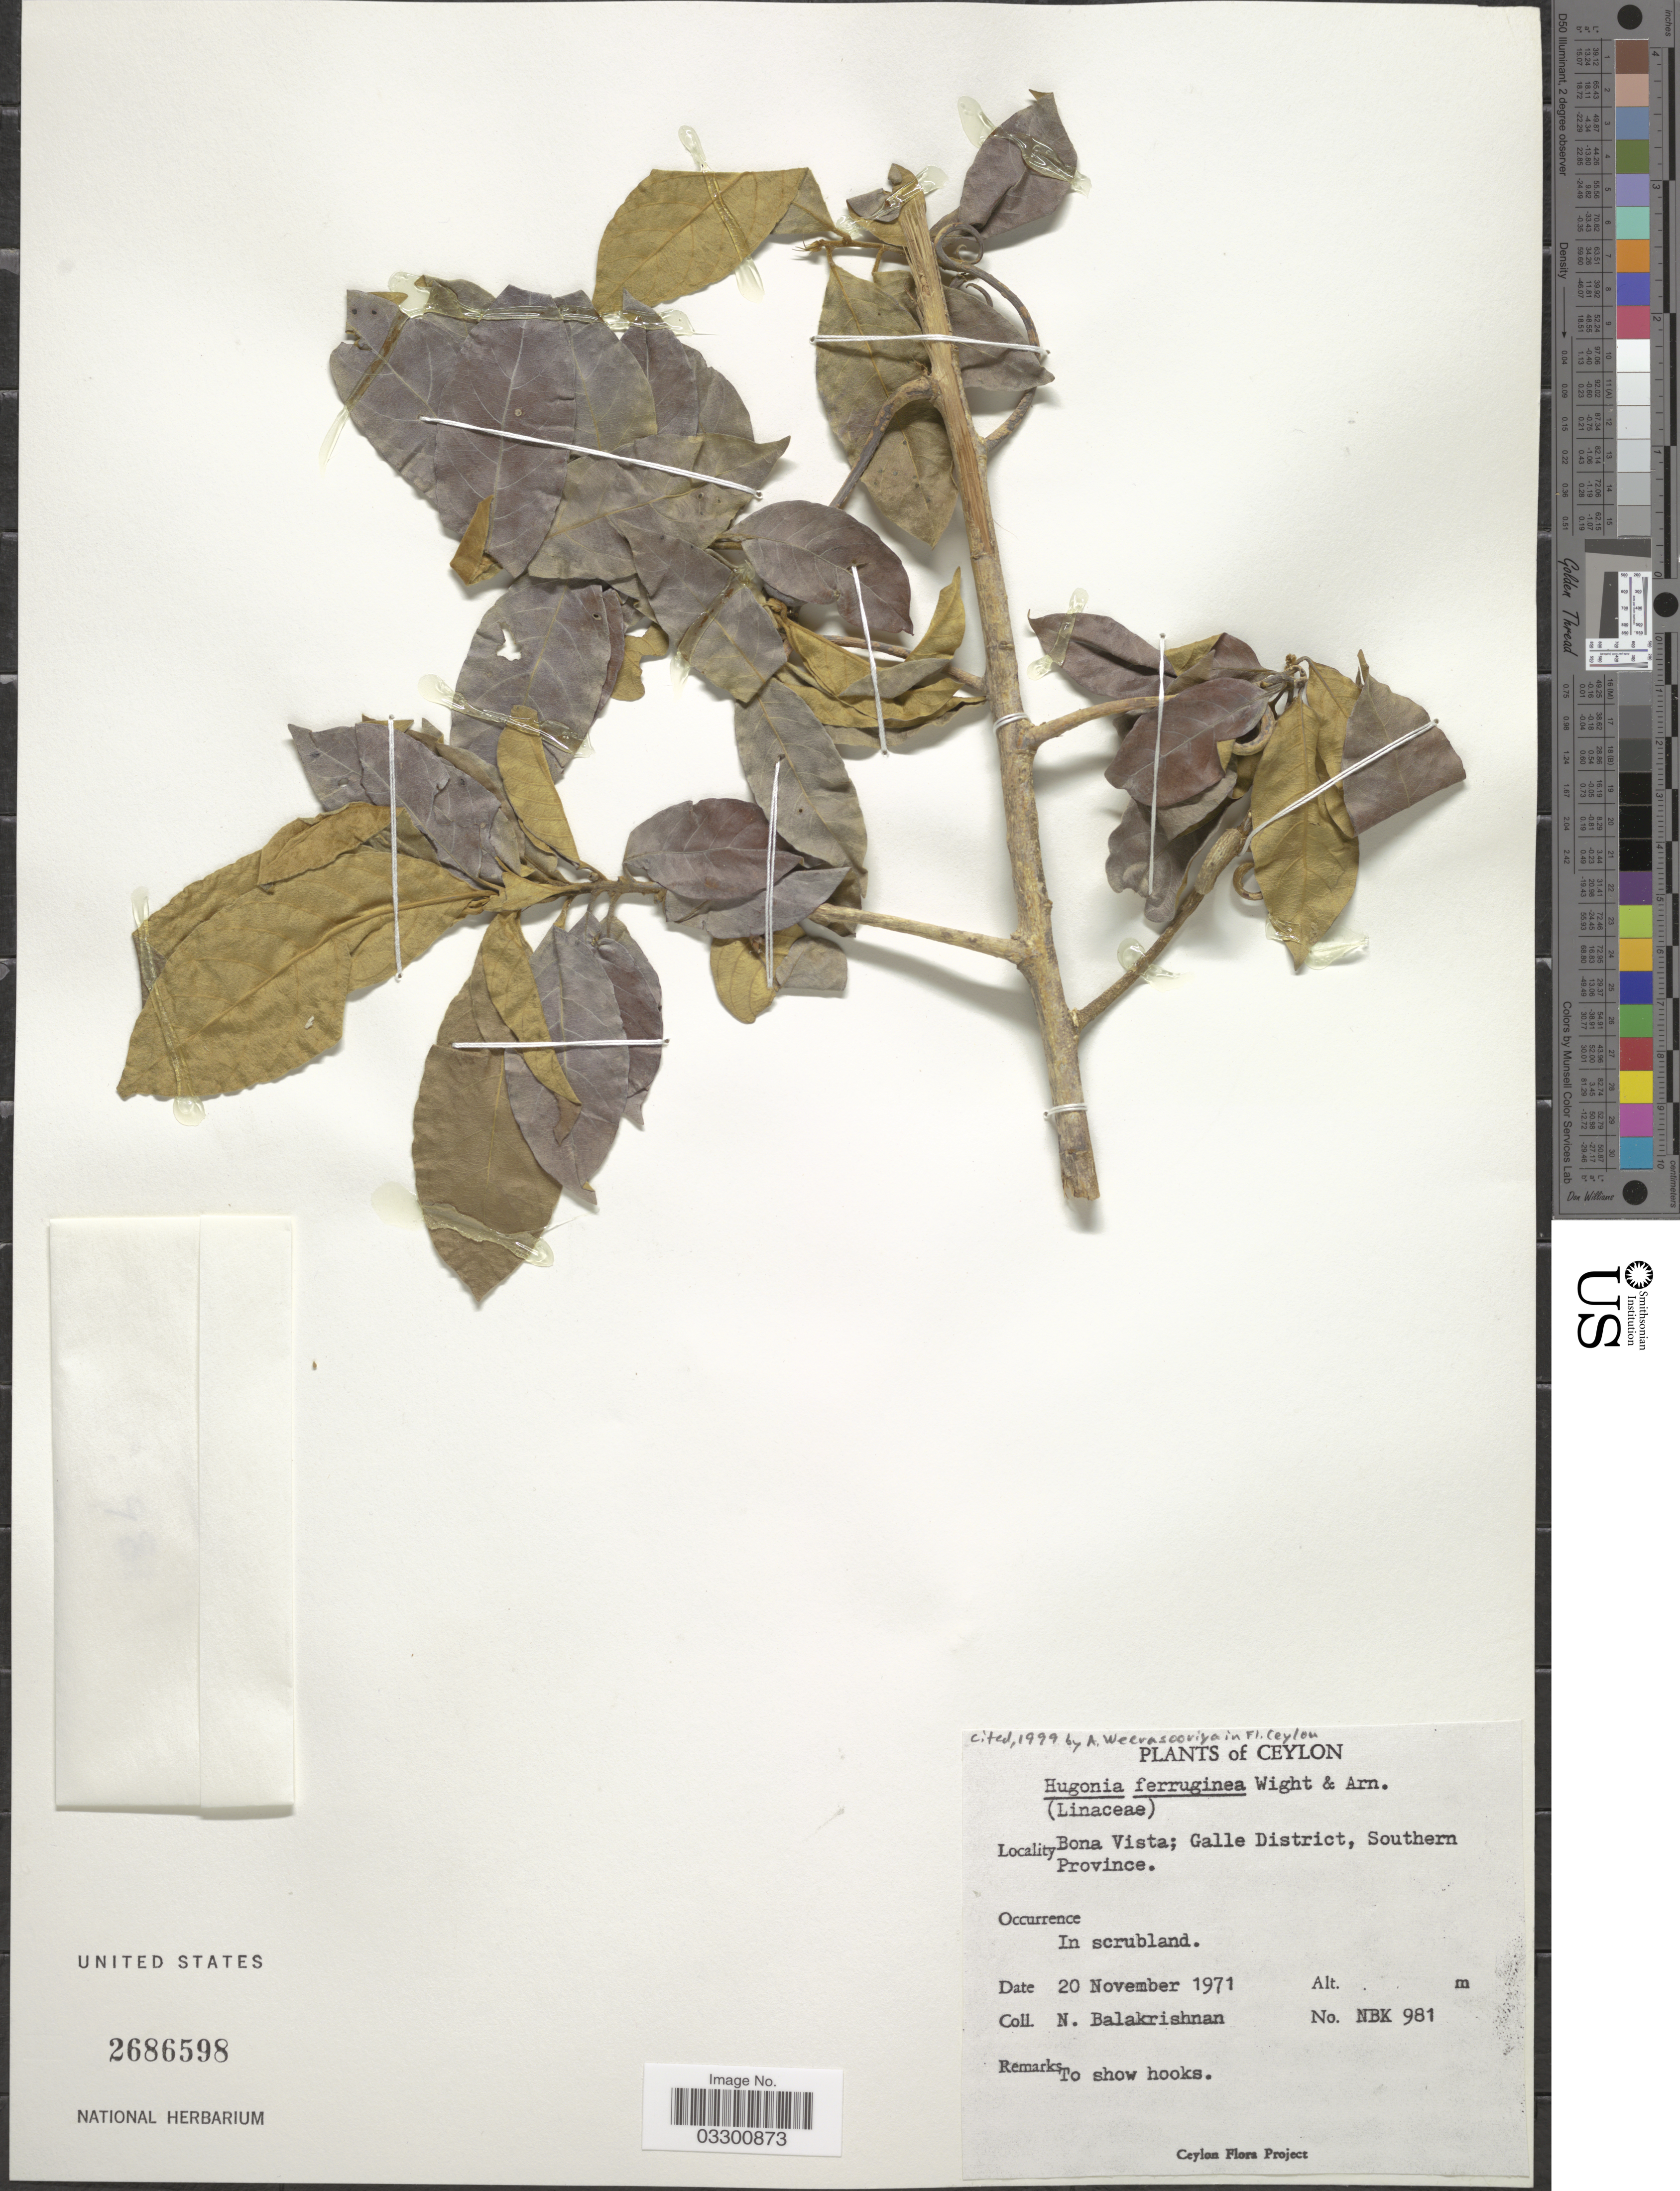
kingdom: Plantae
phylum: Tracheophyta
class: Magnoliopsida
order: Malpighiales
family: Linaceae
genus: Hugonia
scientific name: Hugonia ferruginea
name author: Wight & Arn.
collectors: N. Balakrishnan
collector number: NBK981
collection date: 1971-11-20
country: Sri Lanka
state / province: Southern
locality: Ceylon, Bona Vista; Galle District.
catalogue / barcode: US 2686598